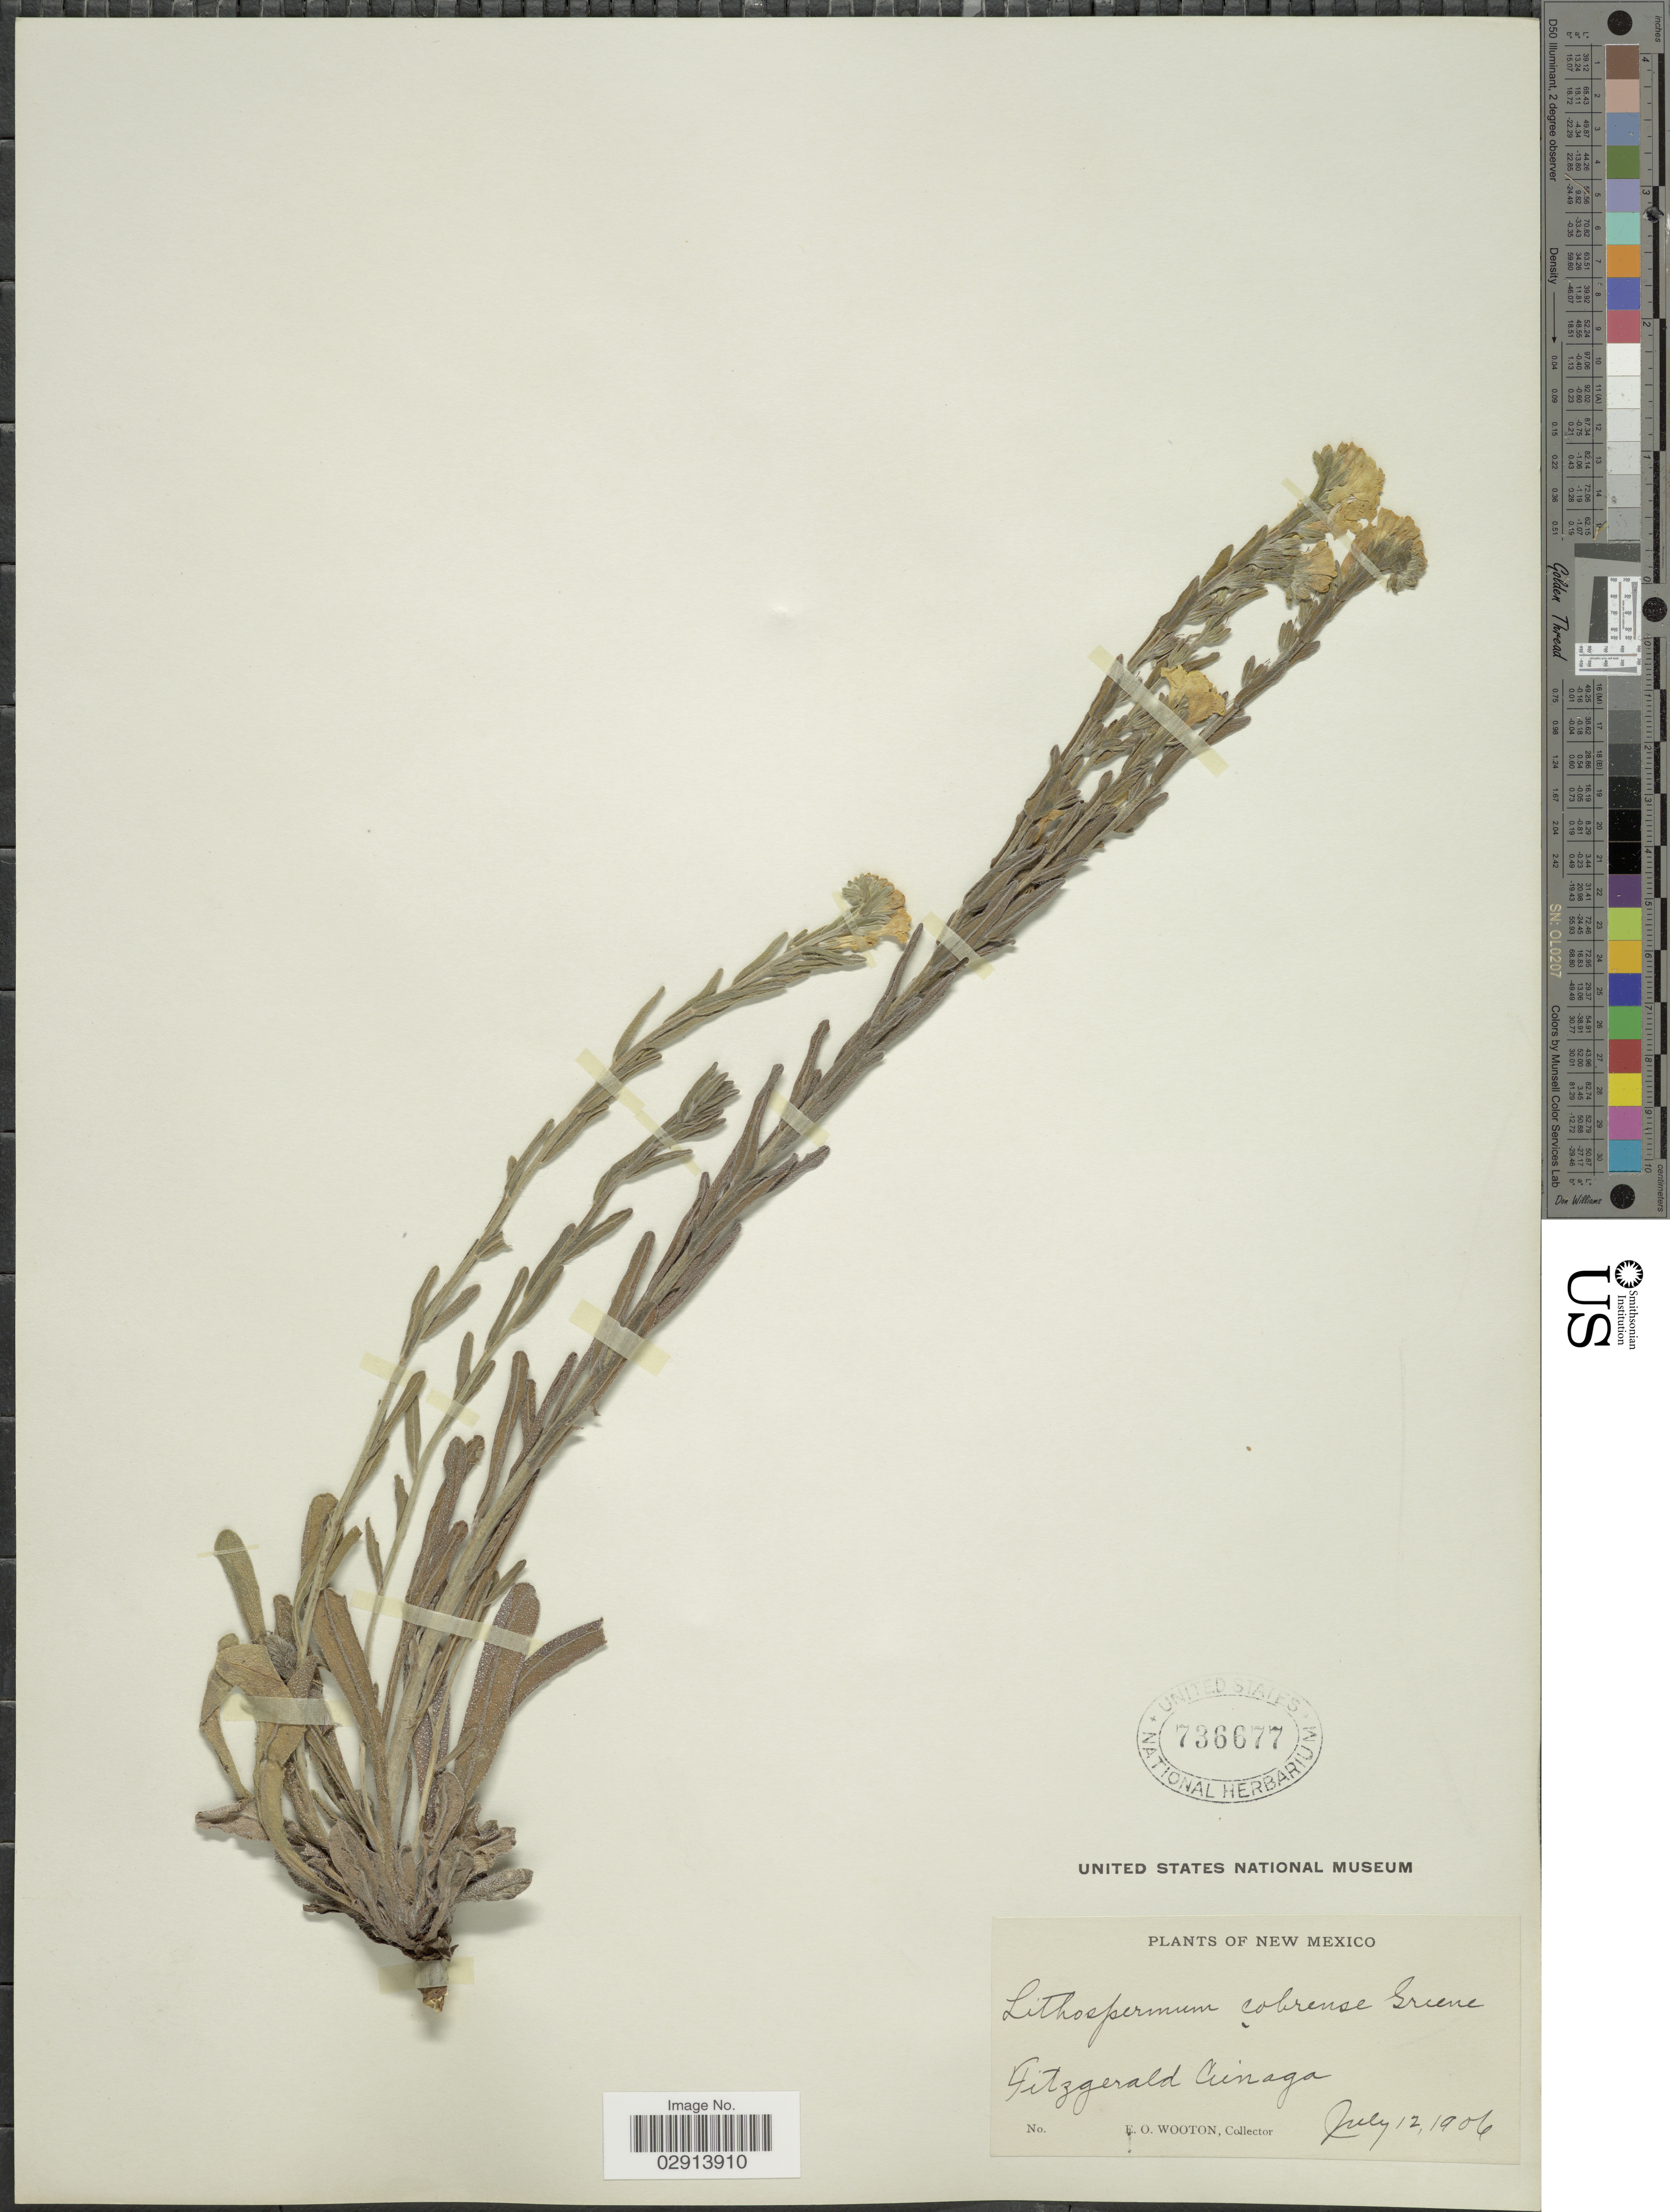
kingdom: Plantae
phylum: Tracheophyta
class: Magnoliopsida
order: Boraginales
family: Boraginaceae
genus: Lithospermum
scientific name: Lithospermum cobrense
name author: Greene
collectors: E. O. Wooton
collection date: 1906-07-12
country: United States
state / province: New Mexico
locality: Fitzgerald Cienega.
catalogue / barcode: US 736677